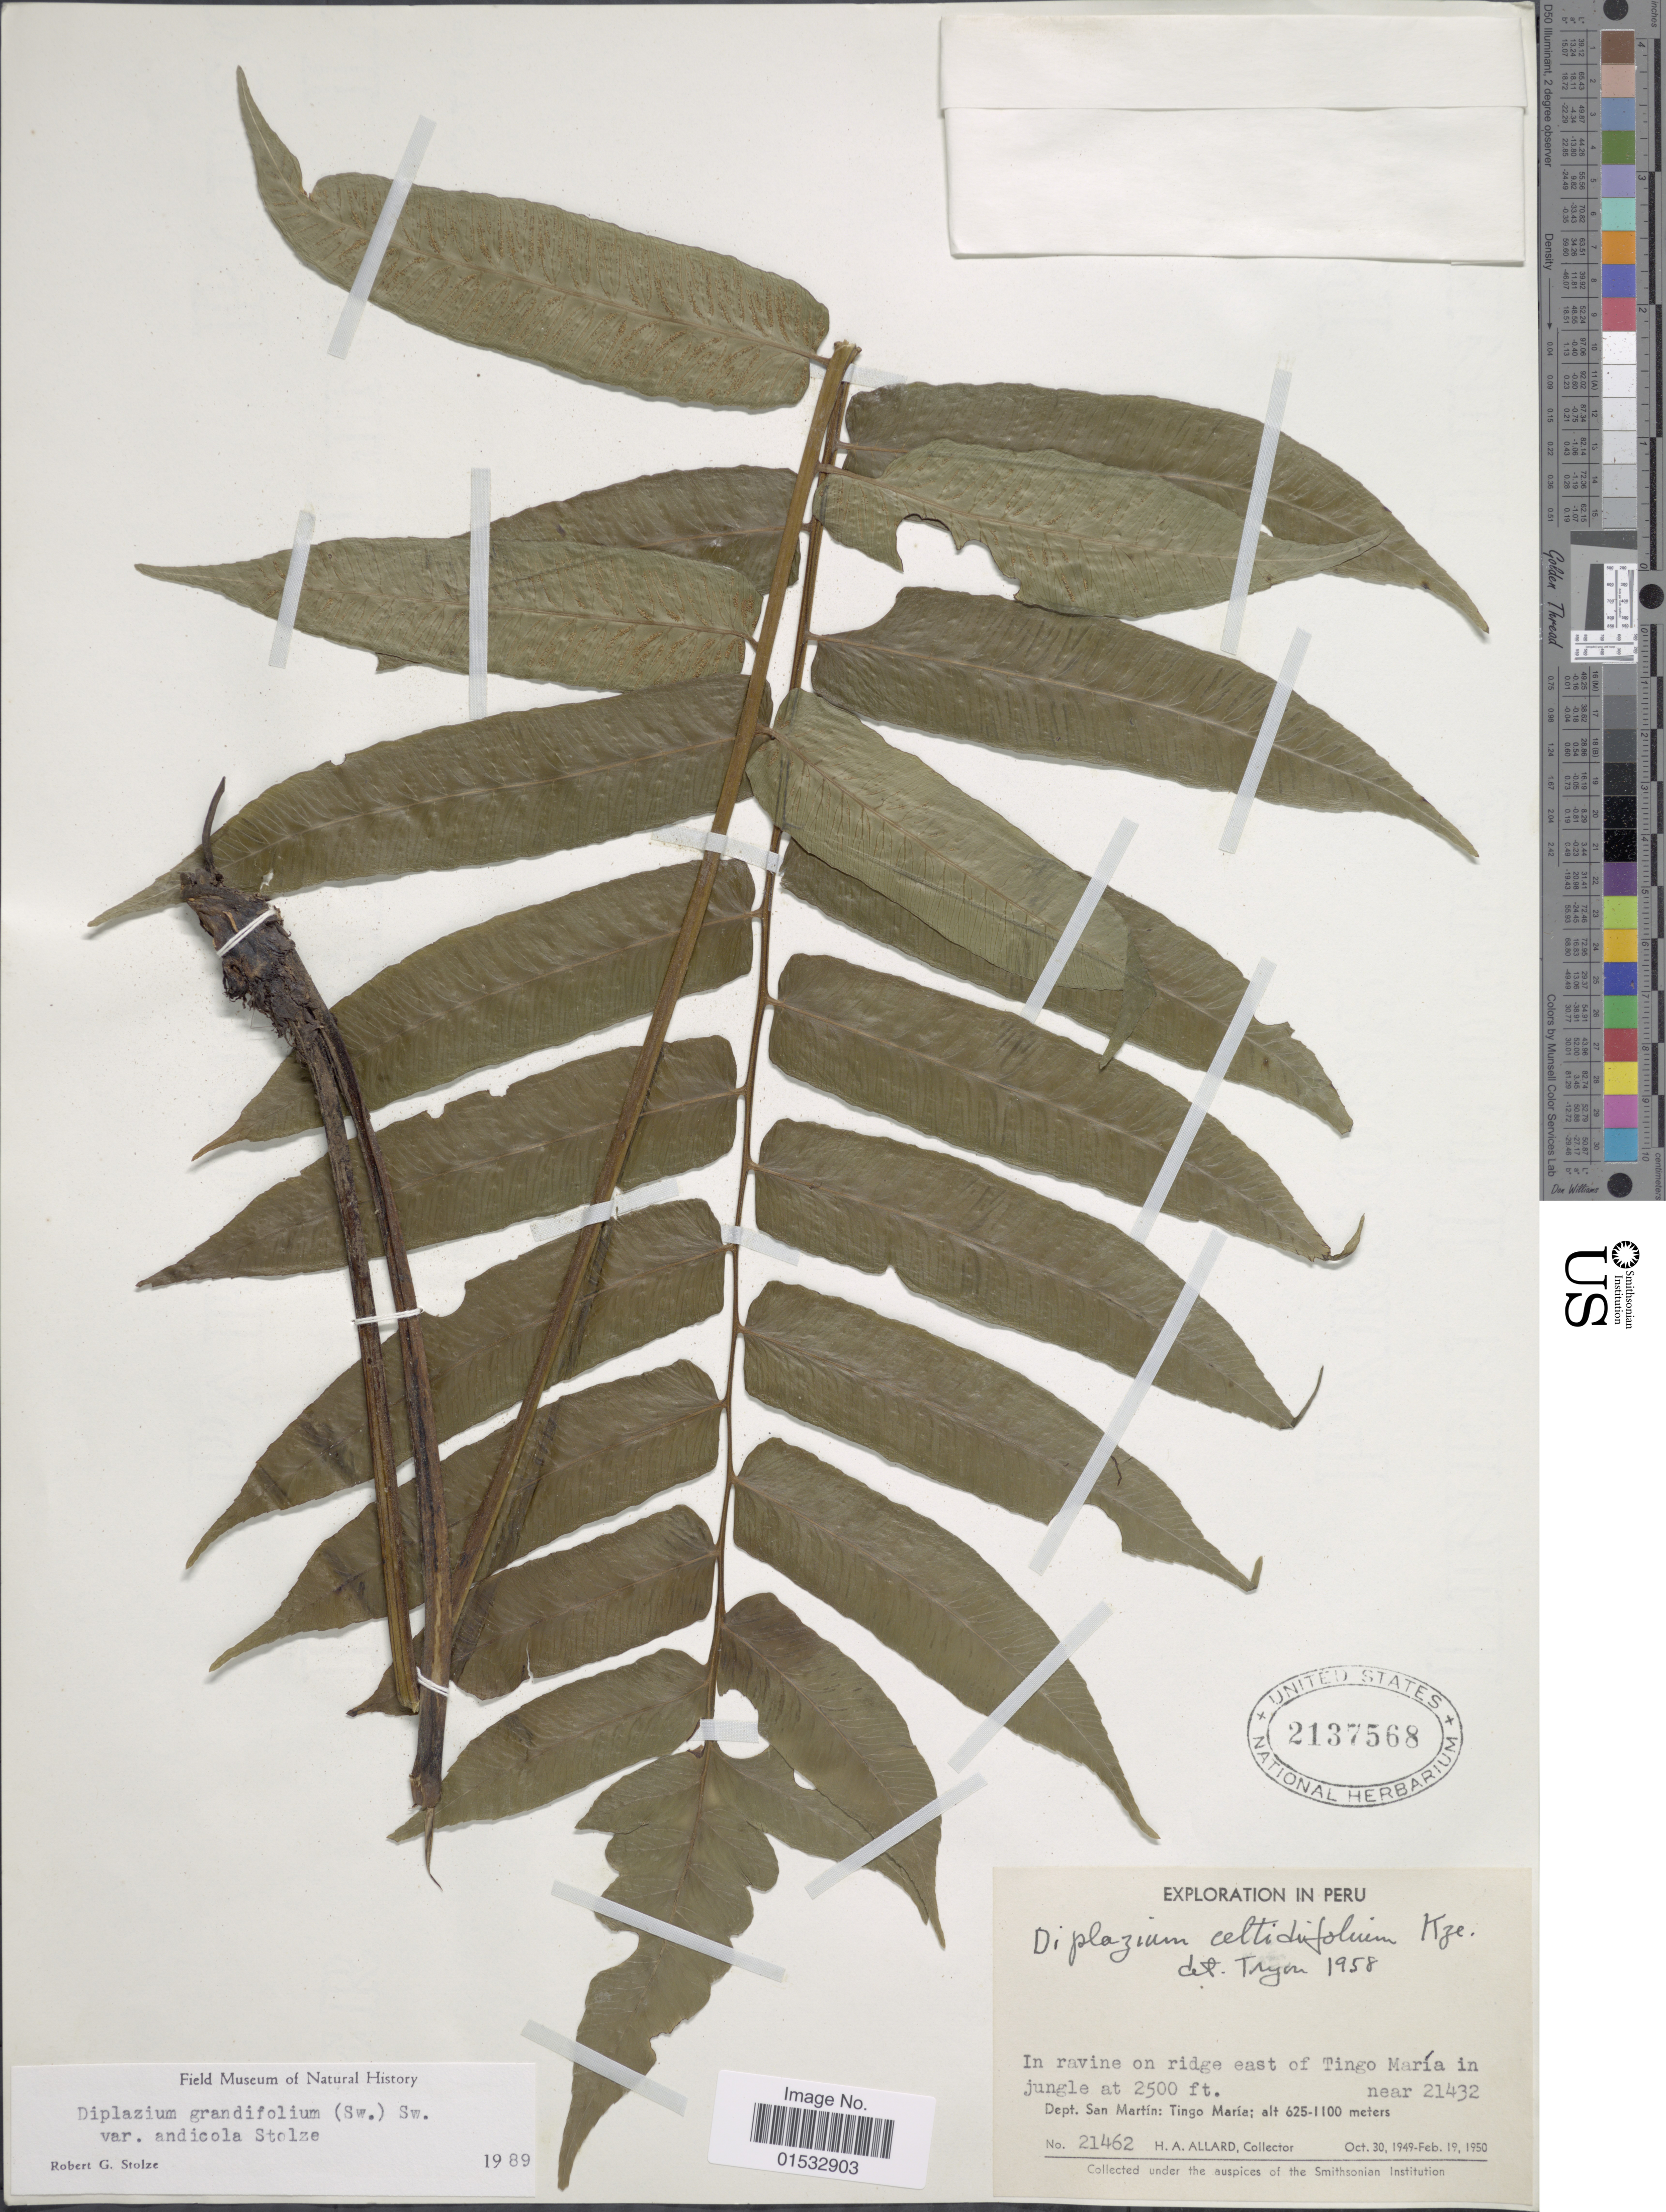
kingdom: Plantae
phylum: Tracheophyta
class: Polypodiopsida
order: Polypodiales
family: Athyriaceae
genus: Diplazium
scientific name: Diplazium grandifolium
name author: Sw.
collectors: H. A. Allard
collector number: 21462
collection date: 1949-10-30/1950-02-19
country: Peru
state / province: San Martín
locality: In ravine on ridge east of Tingo María in jungle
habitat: in ravine on ridge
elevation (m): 762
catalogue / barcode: US 2137568